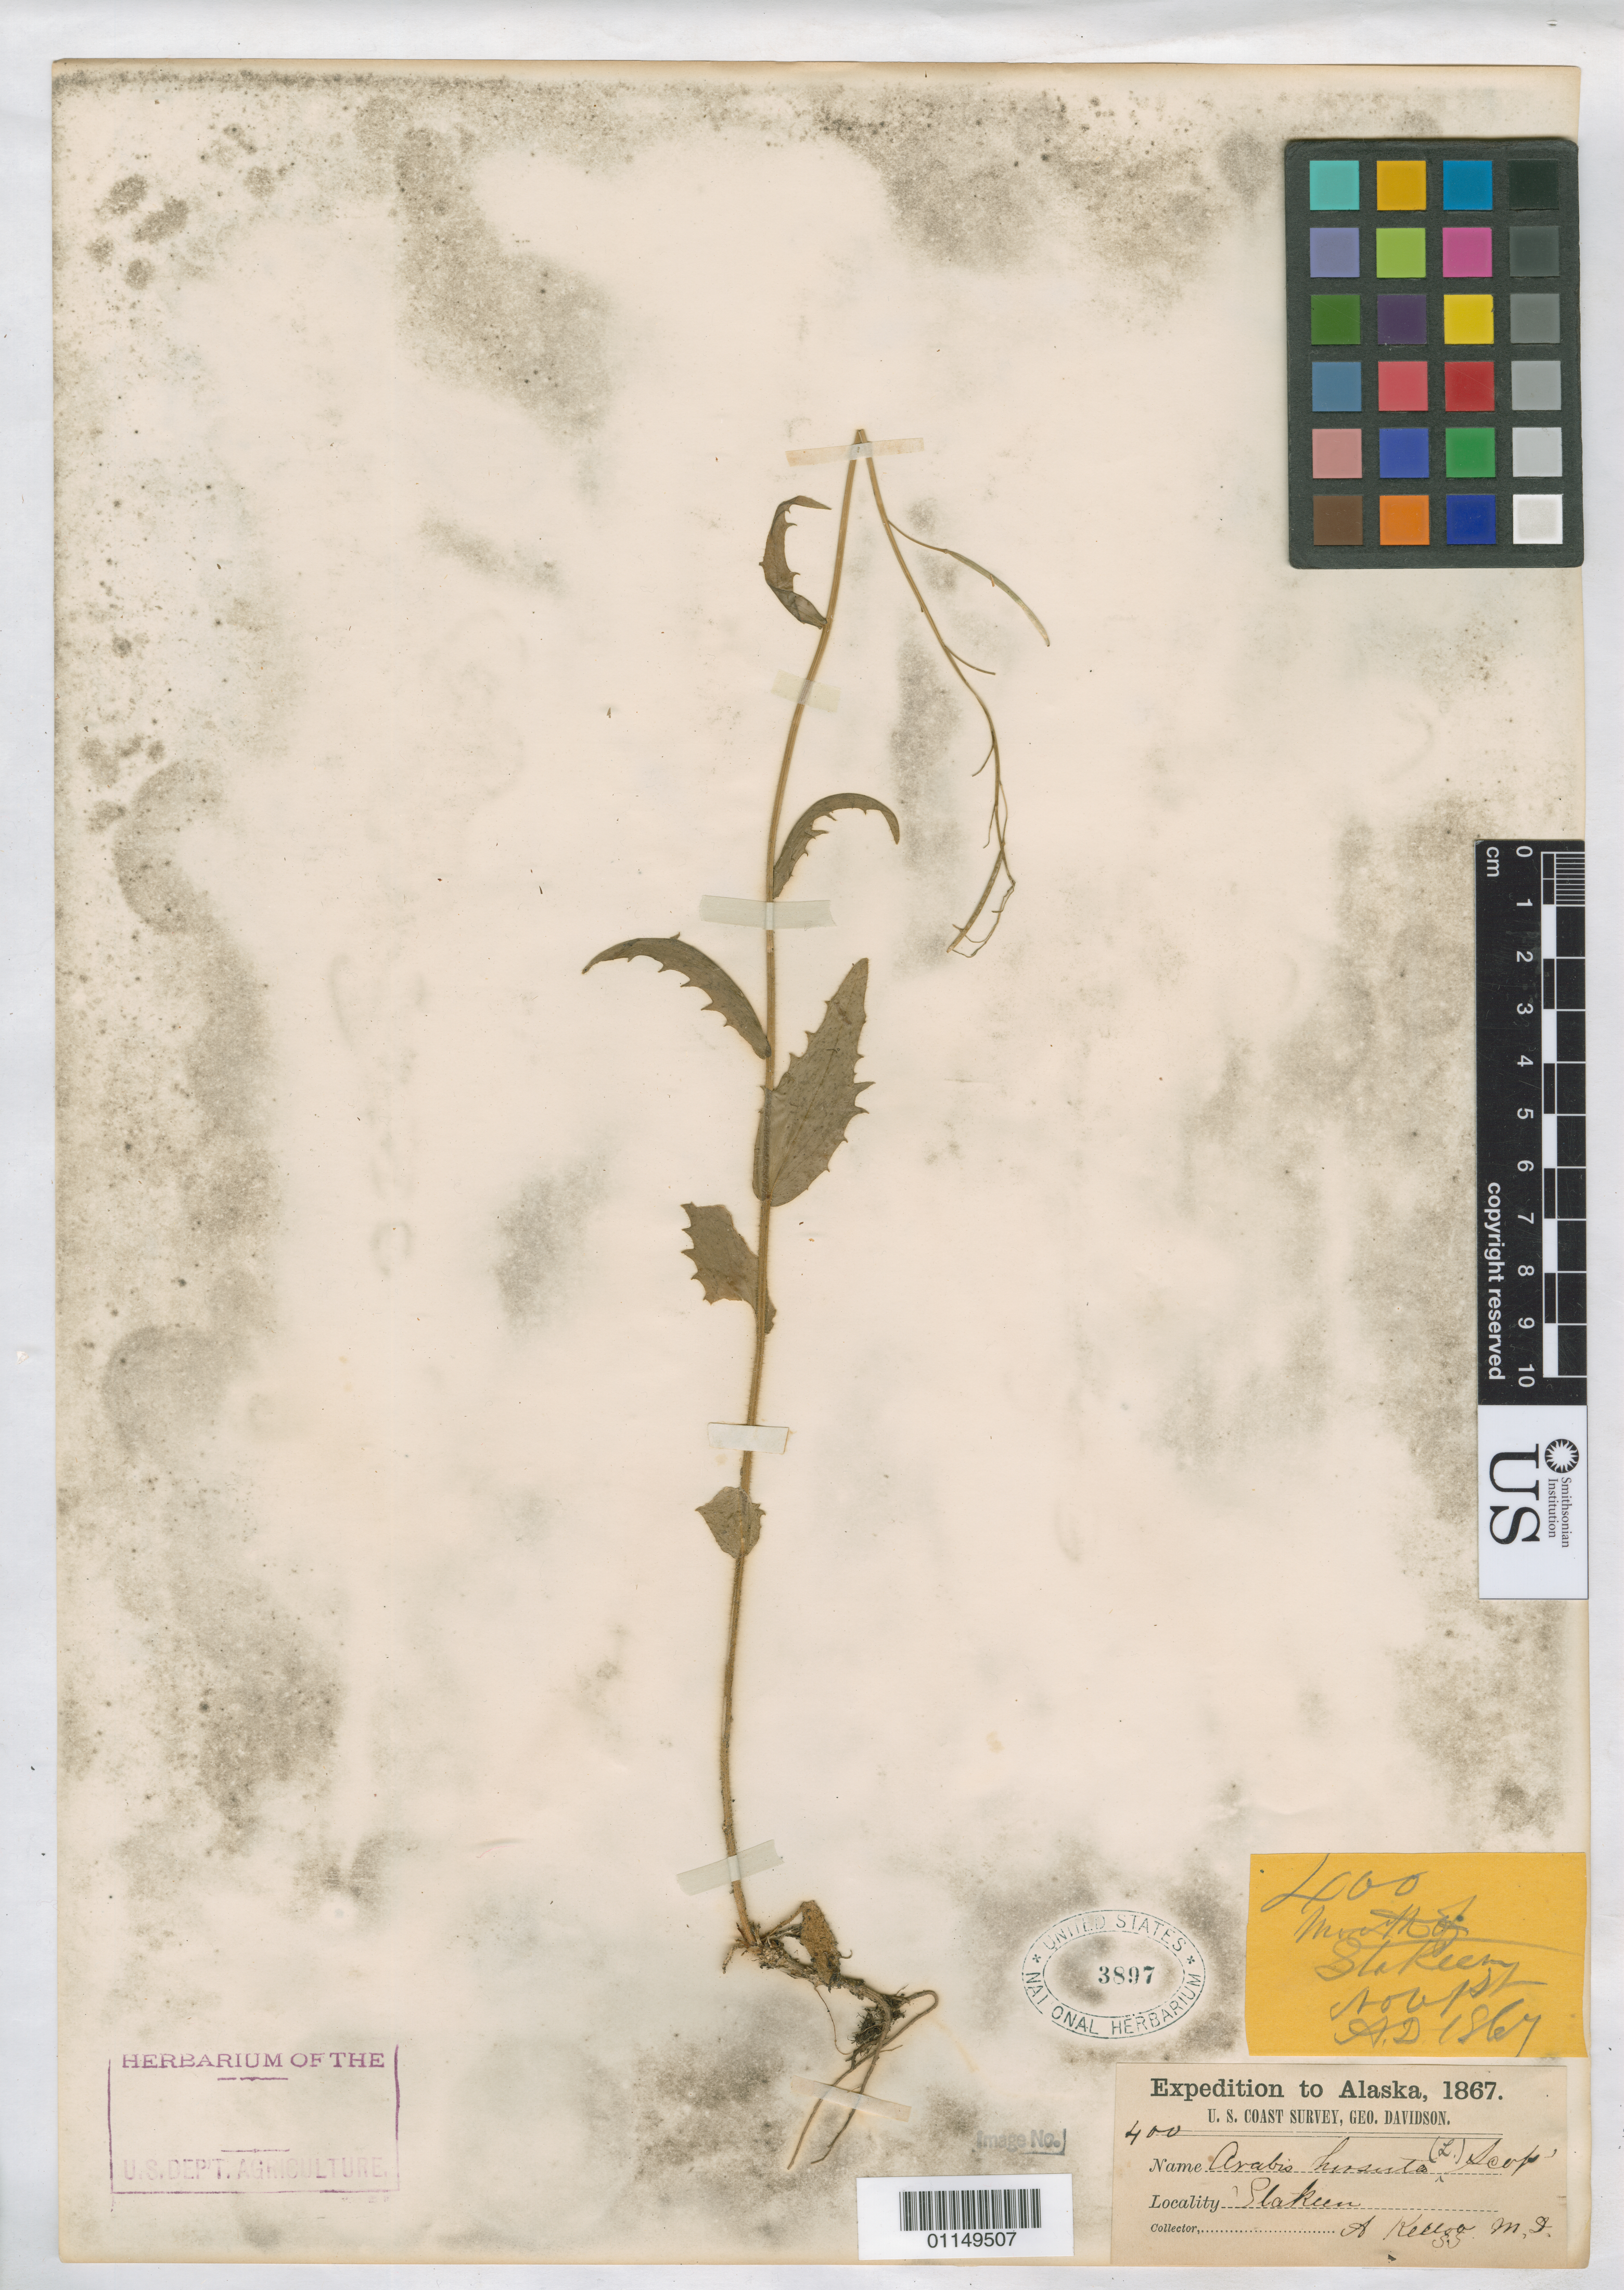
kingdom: Plantae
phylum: Tracheophyta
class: Magnoliopsida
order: Brassicales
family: Brassicaceae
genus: Arabis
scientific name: Arabis hirsuta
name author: (L.) Scop.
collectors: A. Kellog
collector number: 400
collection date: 1867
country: United States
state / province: Alaska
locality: Stikine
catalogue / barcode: US 3897